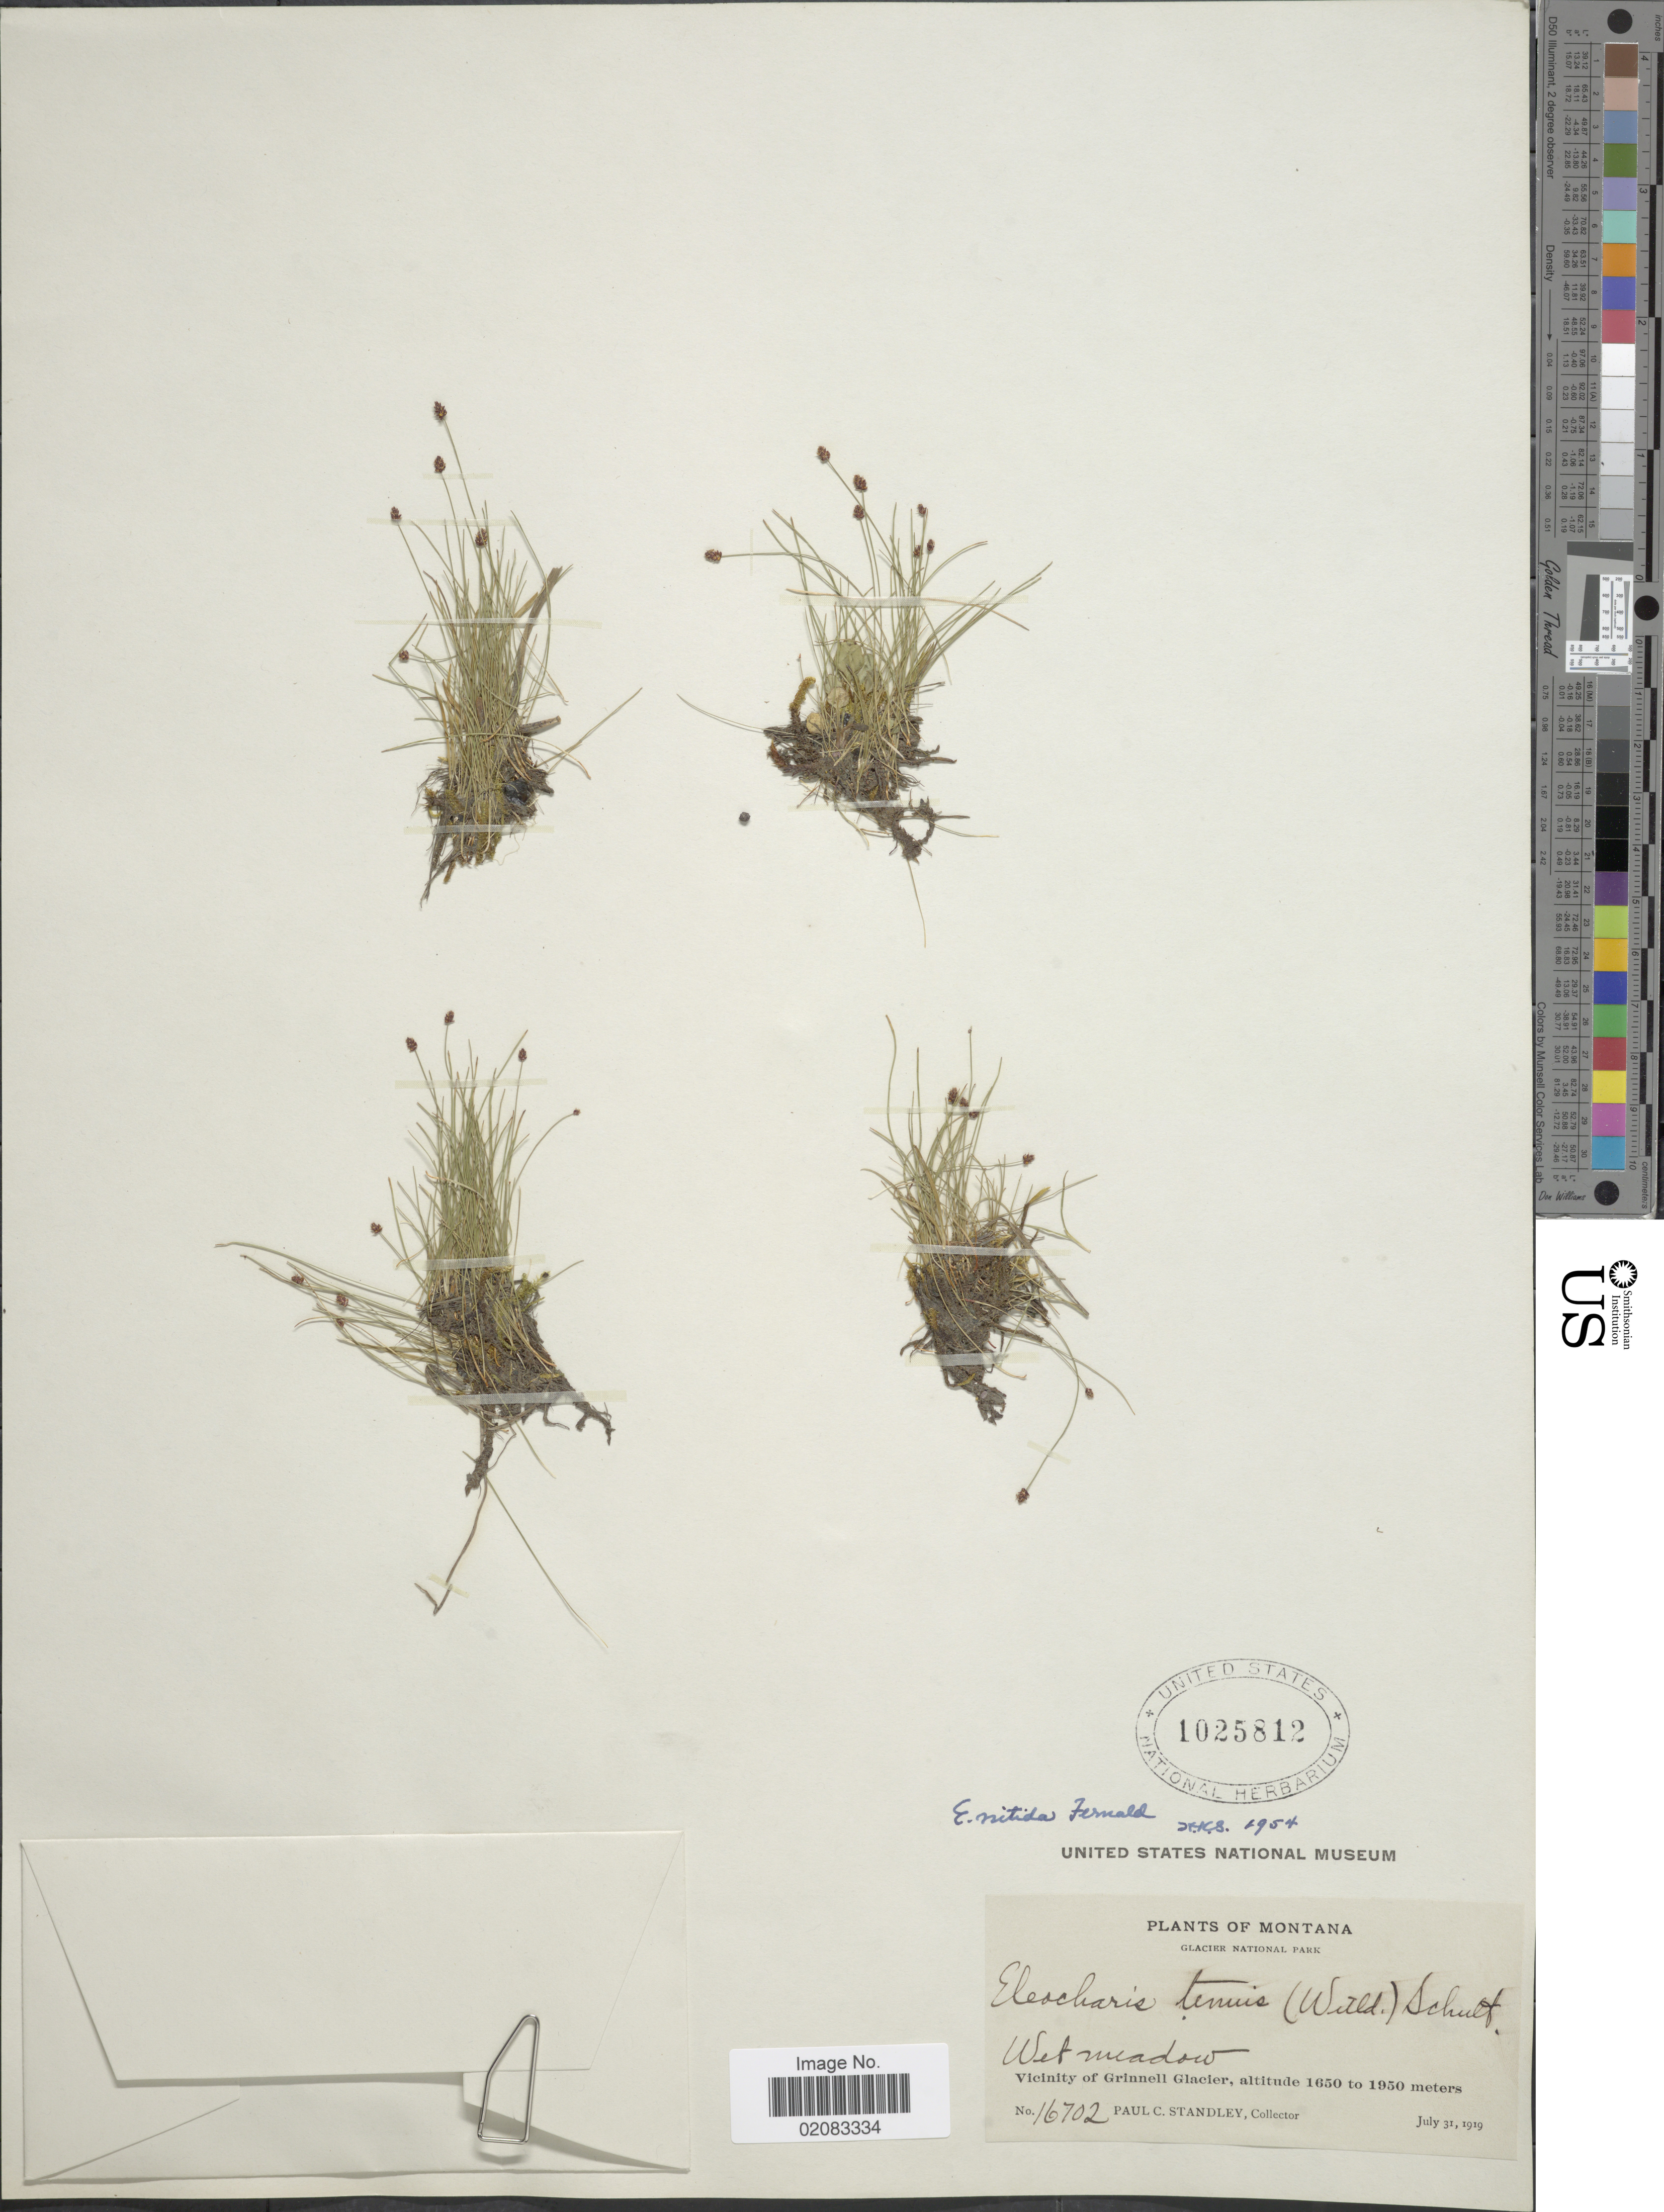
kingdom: Plantae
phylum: Tracheophyta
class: Liliopsida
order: Poales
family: Cyperaceae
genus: Eleocharis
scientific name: Eleocharis nitida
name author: Fernald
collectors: P. C. Standley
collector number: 16702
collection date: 1919-07-31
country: United States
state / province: Montana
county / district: Glacier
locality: Glacier National Park, Wet meadow, Vicinity of Grinnell Glacier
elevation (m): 1650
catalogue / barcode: US 1025812